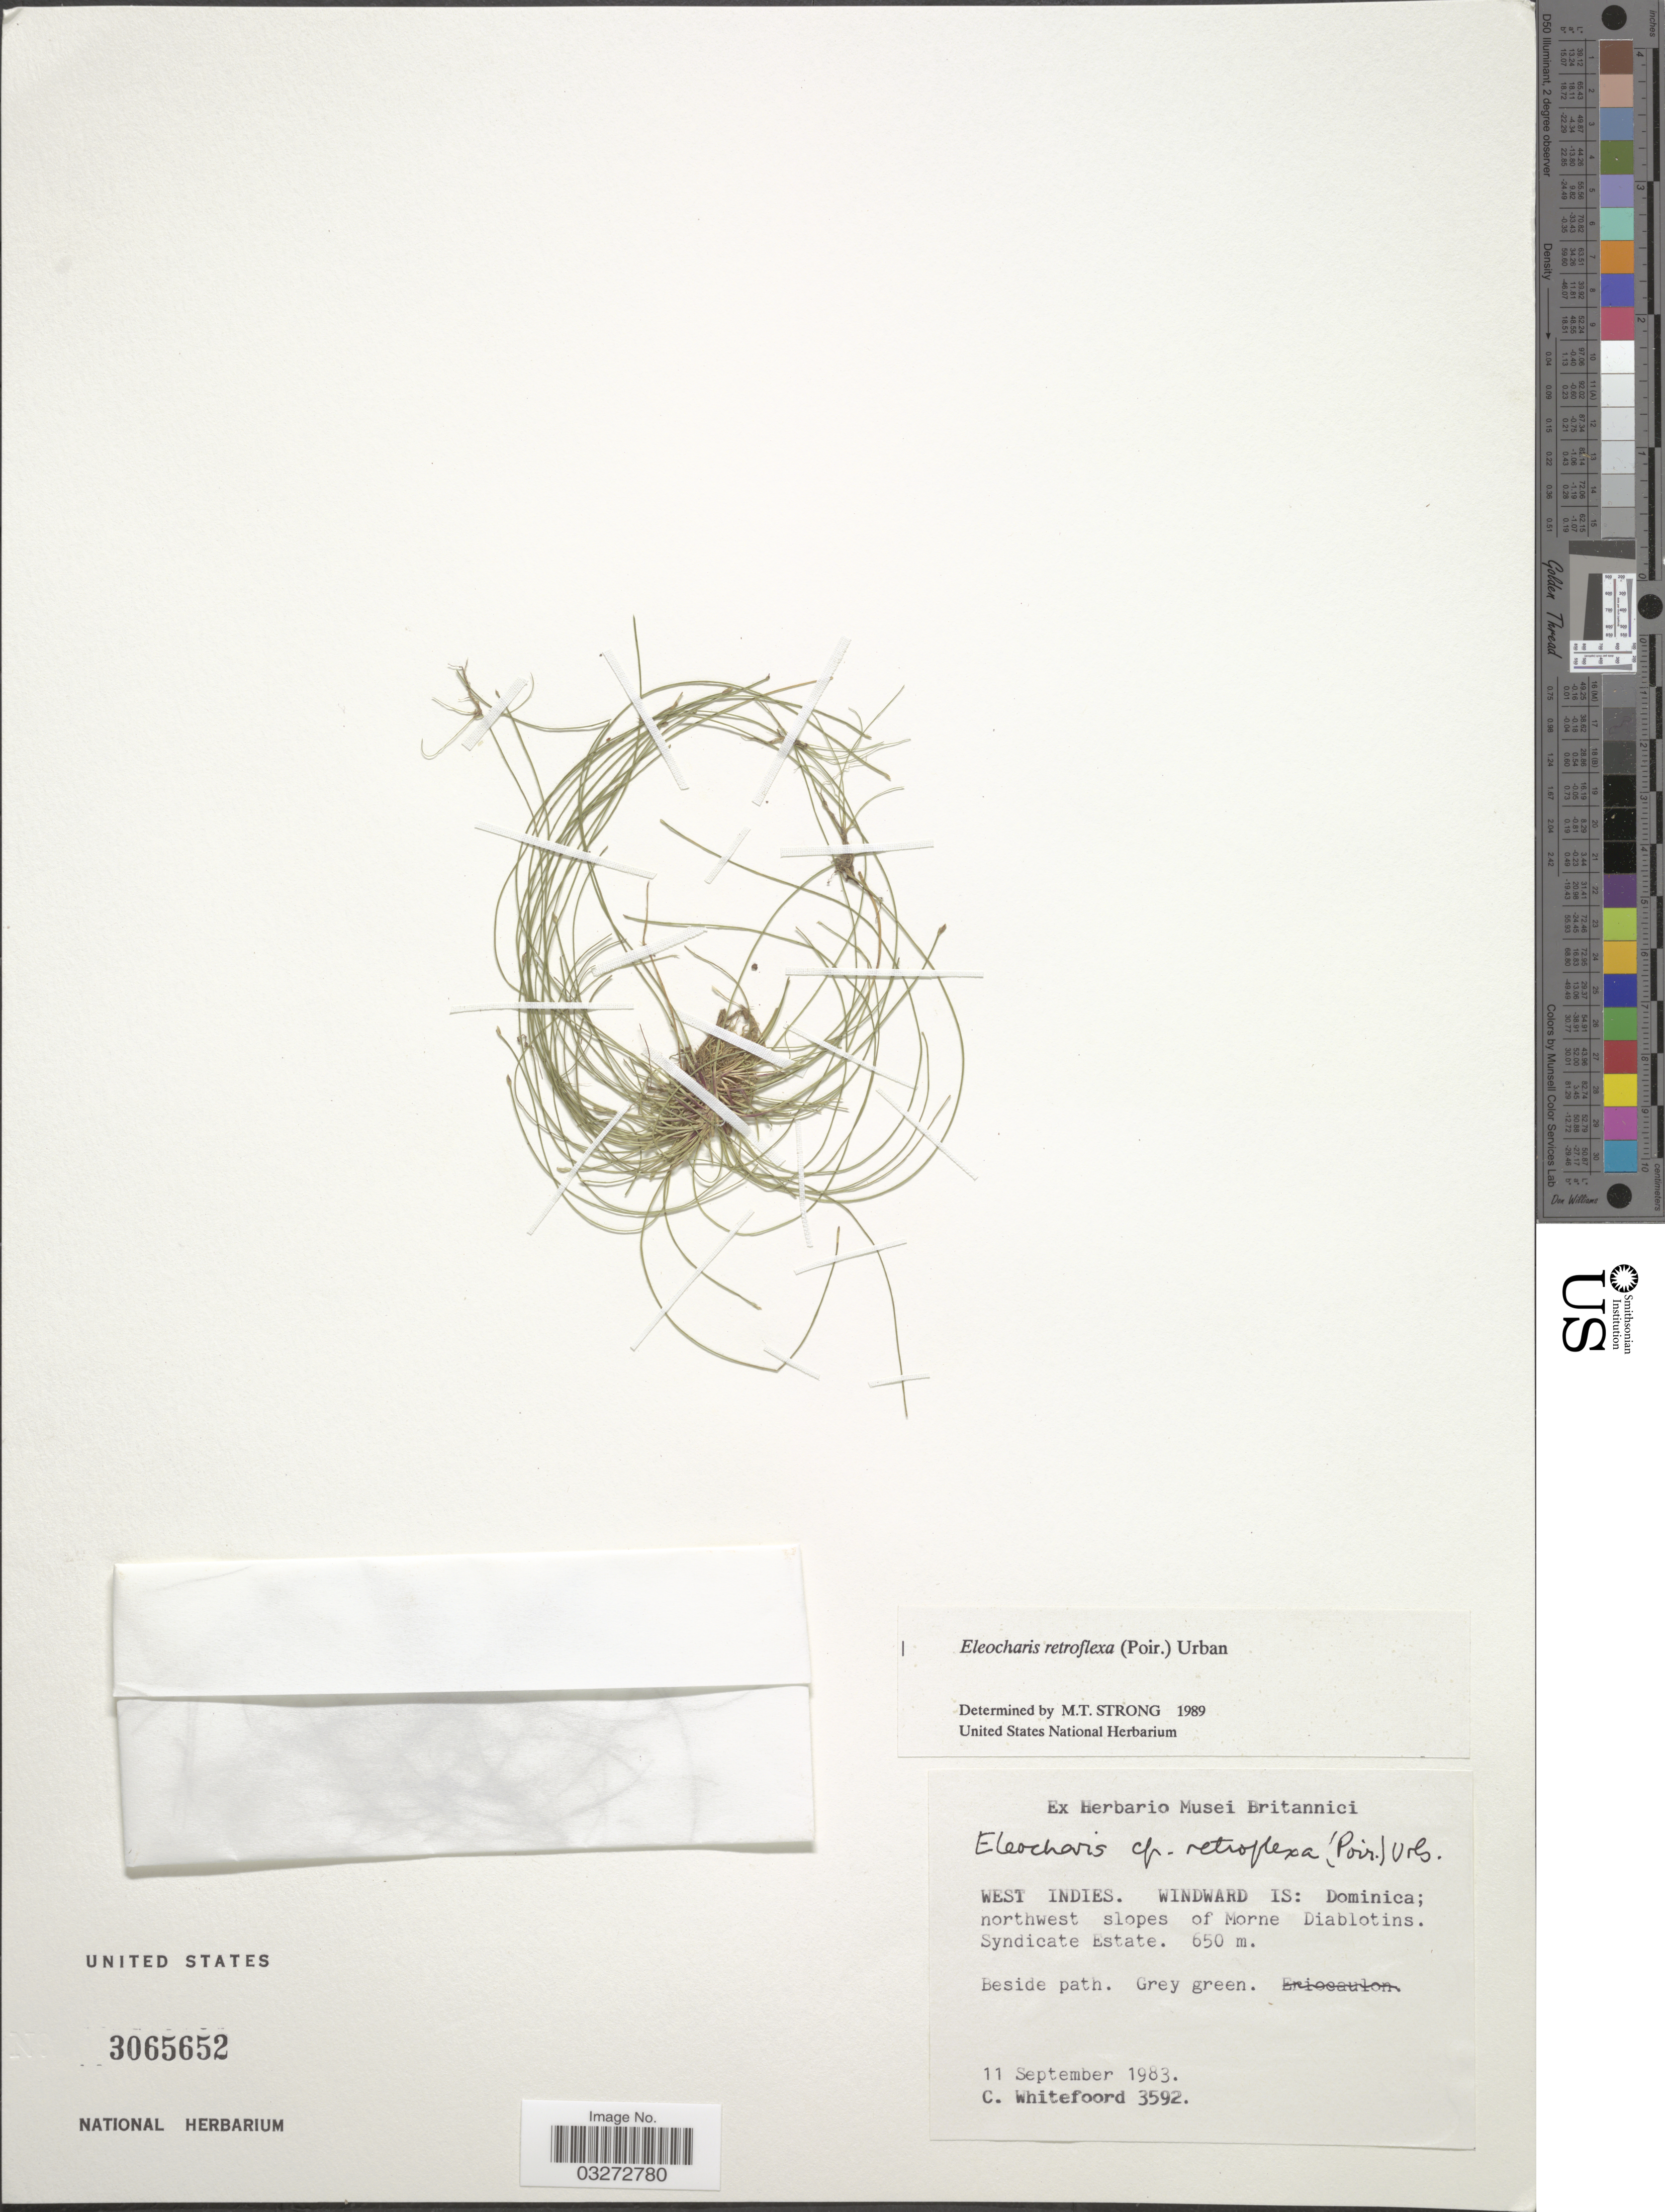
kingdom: Plantae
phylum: Tracheophyta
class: Liliopsida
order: Poales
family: Cyperaceae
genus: Eleocharis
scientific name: Eleocharis retroflexa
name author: (Poir.) Urb.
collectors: C. Whitefoord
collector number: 3592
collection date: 1983-09-11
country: Dominica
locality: West Indies. Windward Is: Dominica; northwest slopes of Morne Diablotins. Syndicate Estate.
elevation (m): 650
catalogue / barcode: US 3065652